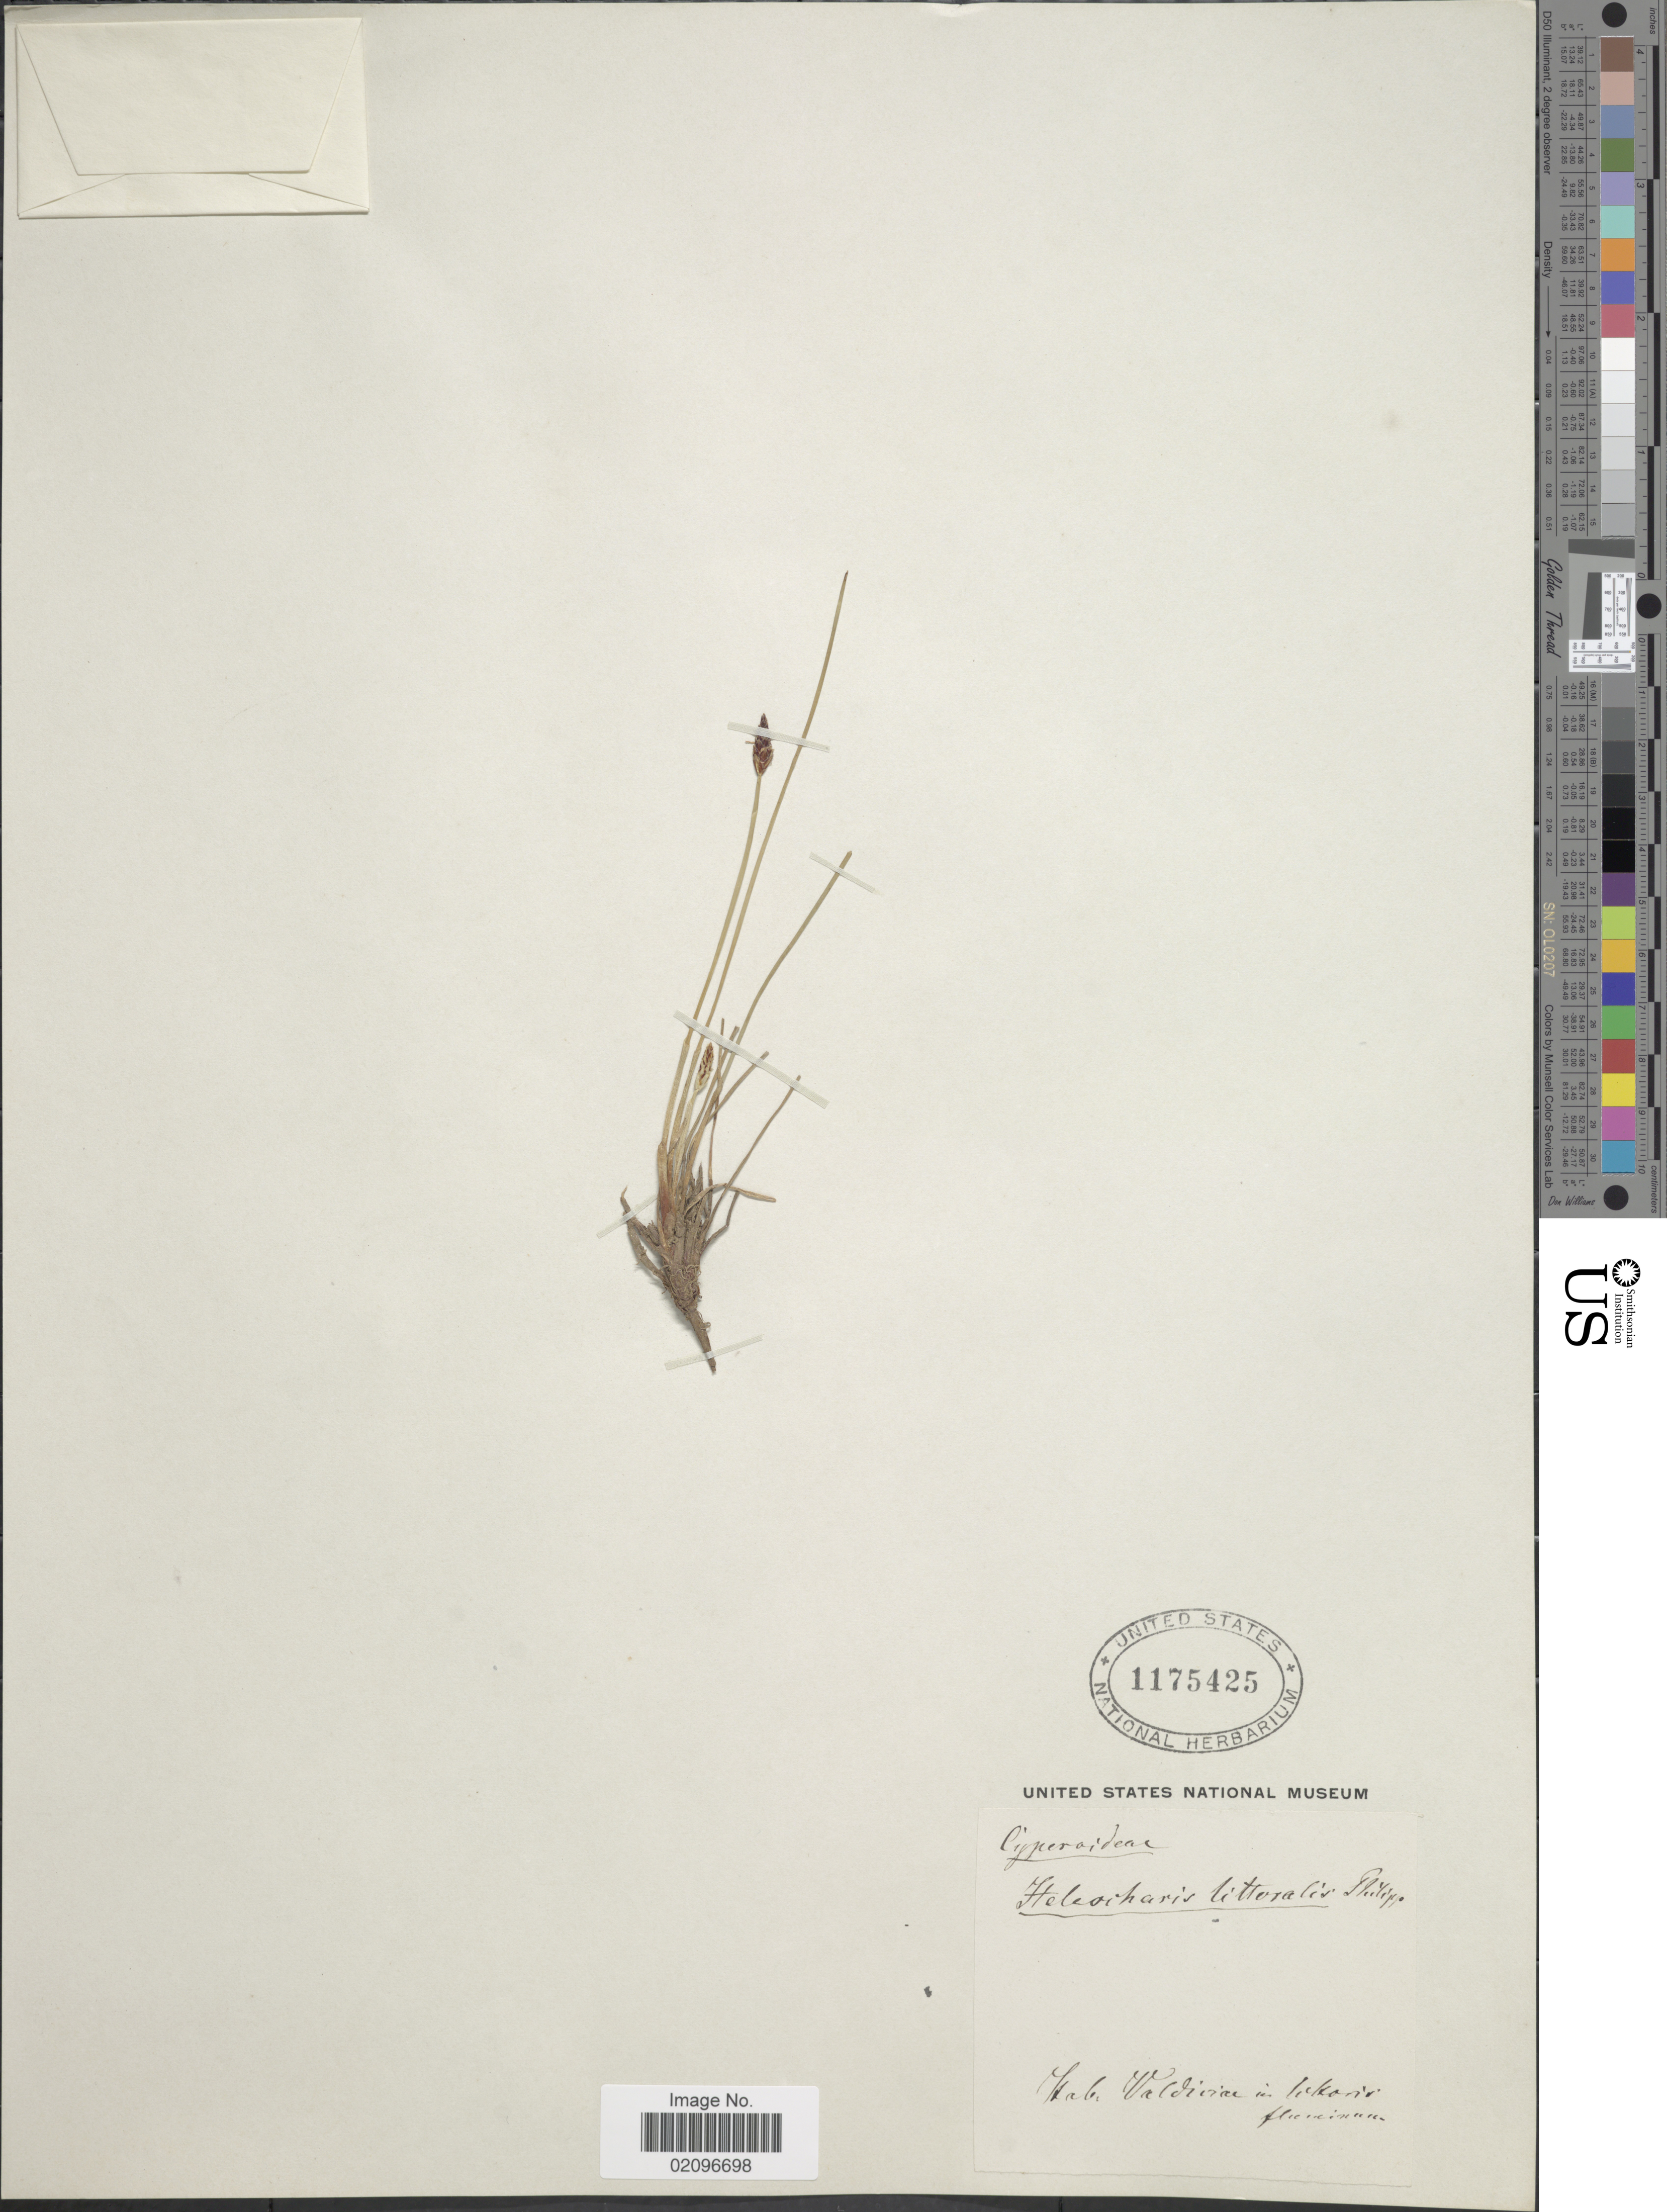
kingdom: Plantae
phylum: Tracheophyta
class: Liliopsida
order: Poales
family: Cyperaceae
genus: Eleocharis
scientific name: Eleocharis melanostachys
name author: (d'Urv.) C.B. Clarke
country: Chile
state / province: Los Ríos (XIV)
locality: Valdivia.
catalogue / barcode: US 1175425